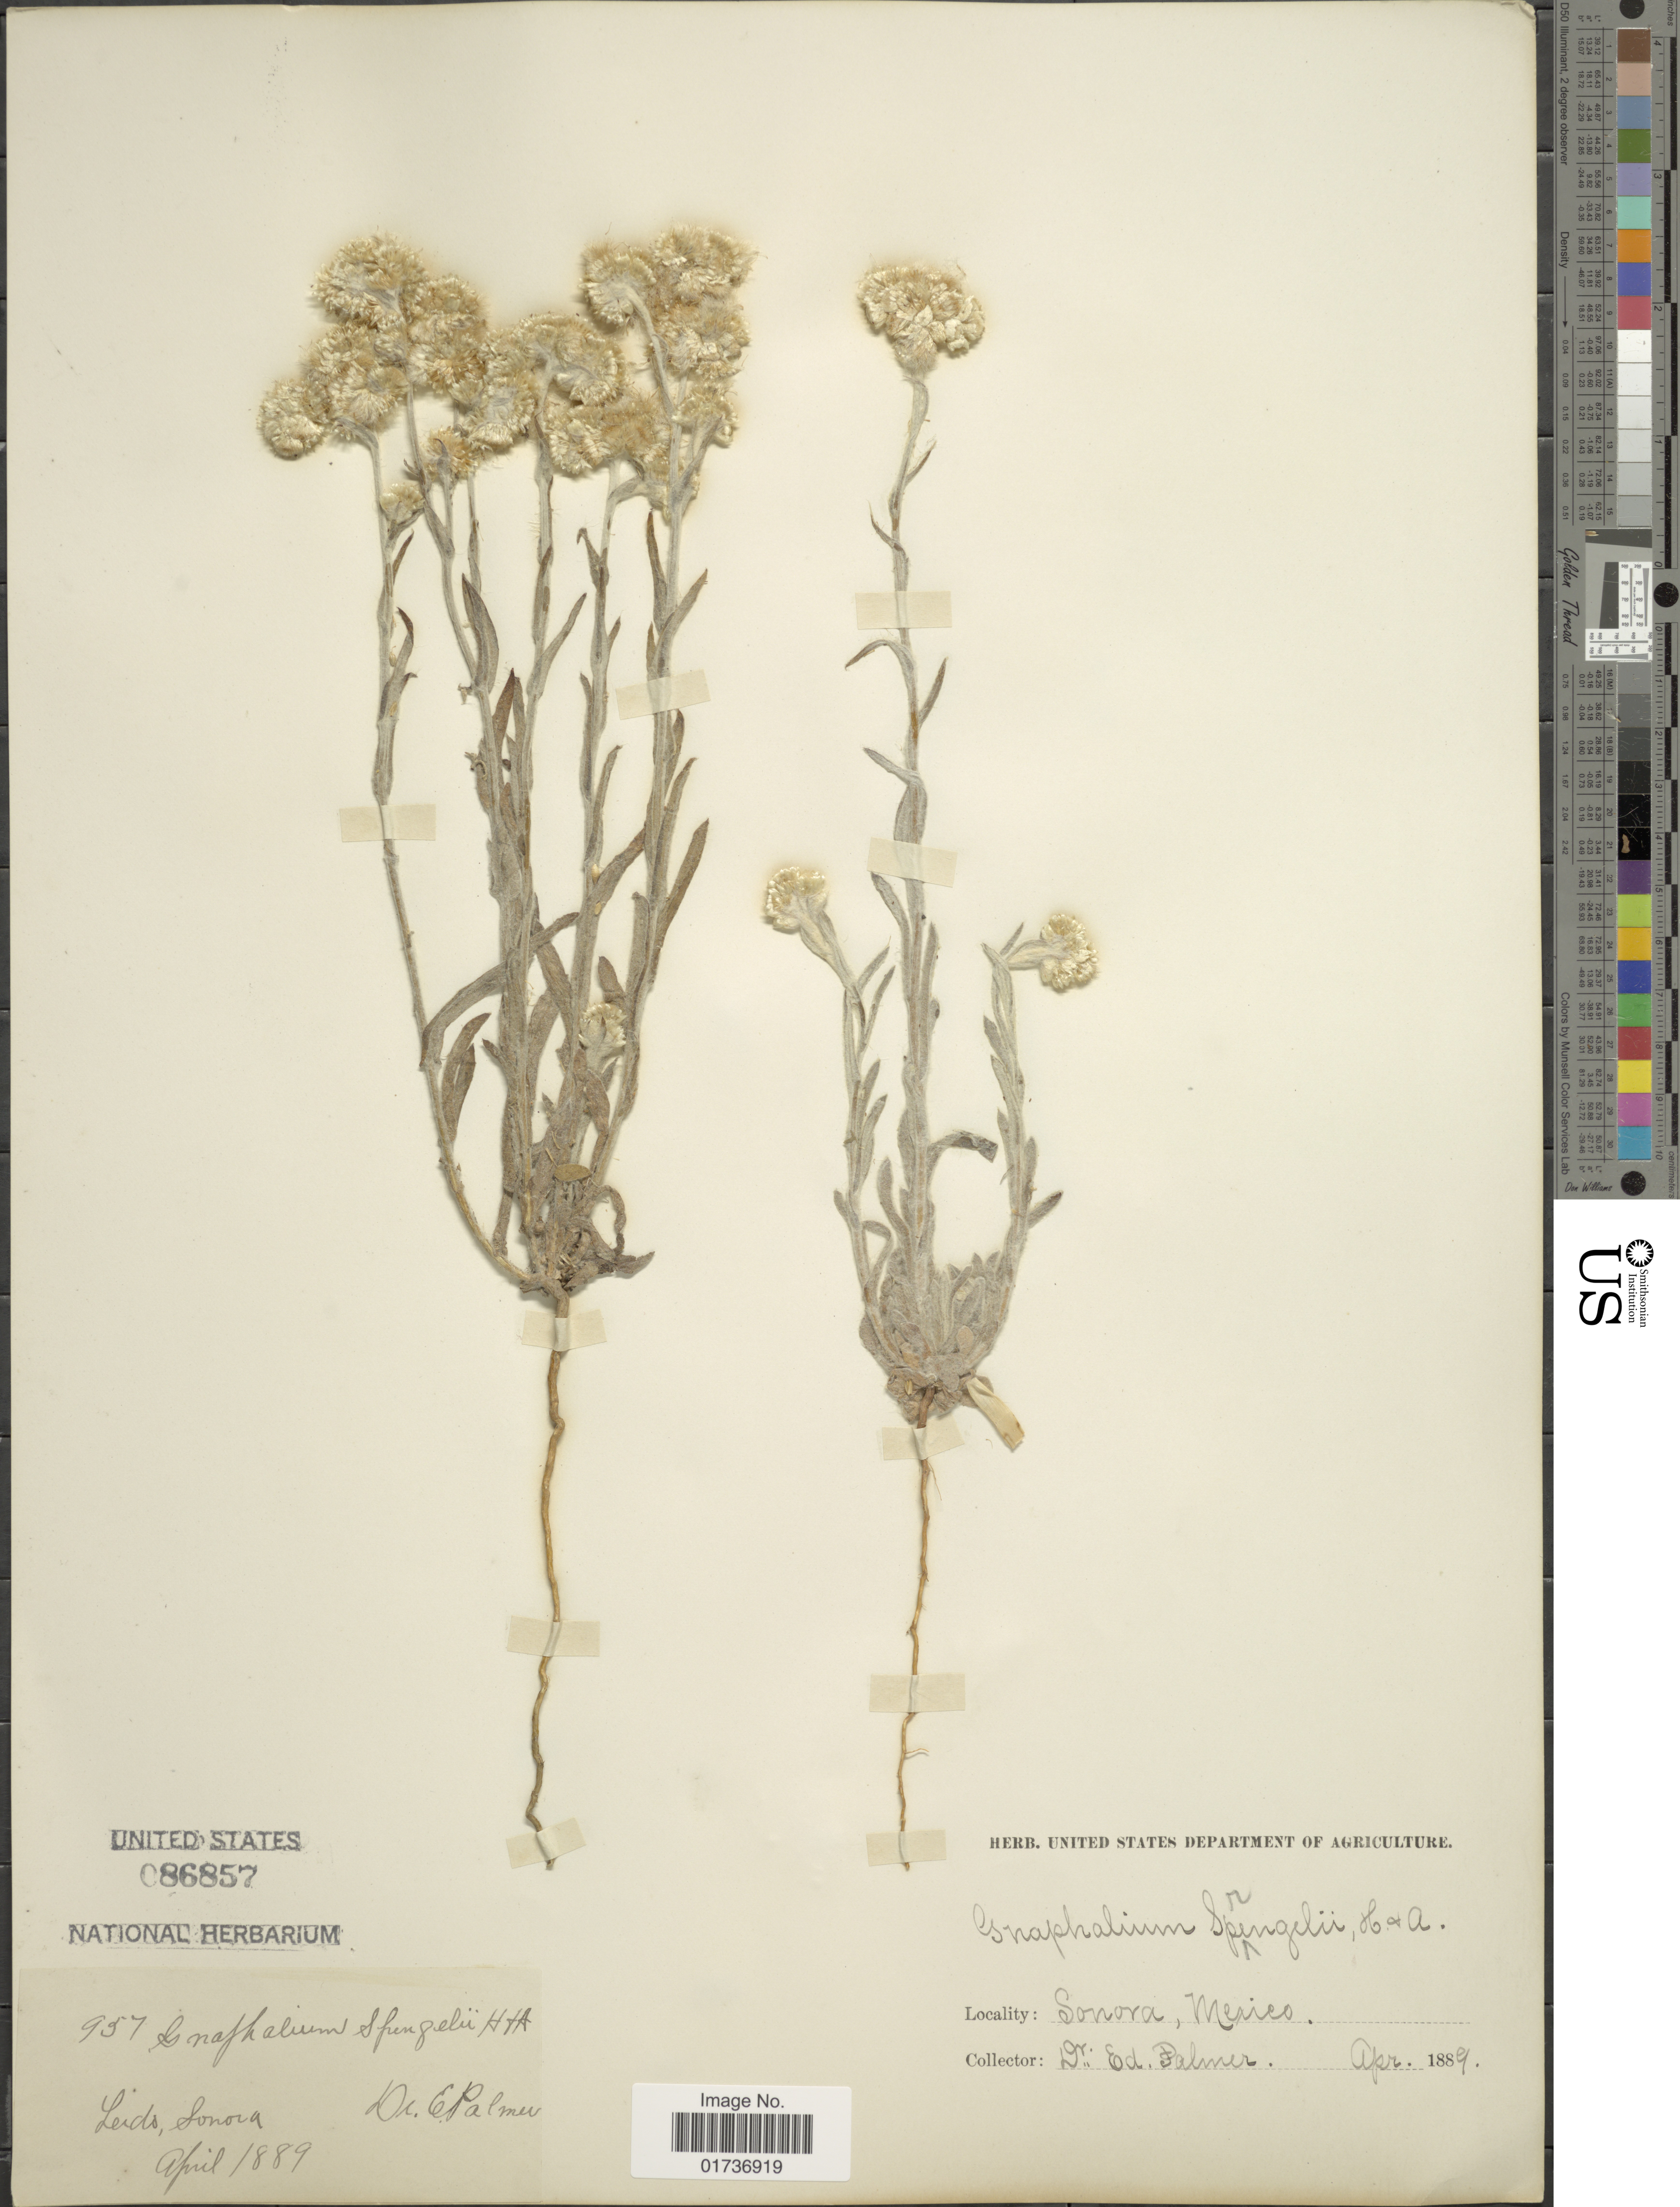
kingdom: Plantae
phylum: Tracheophyta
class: Magnoliopsida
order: Asterales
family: Asteraceae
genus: Gnaphalium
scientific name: Gnaphalium sprengelii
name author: Hook. & Arn.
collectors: E. Palmer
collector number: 957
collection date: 1889-04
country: Mexico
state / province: Sonora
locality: Lerdo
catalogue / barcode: US 86857